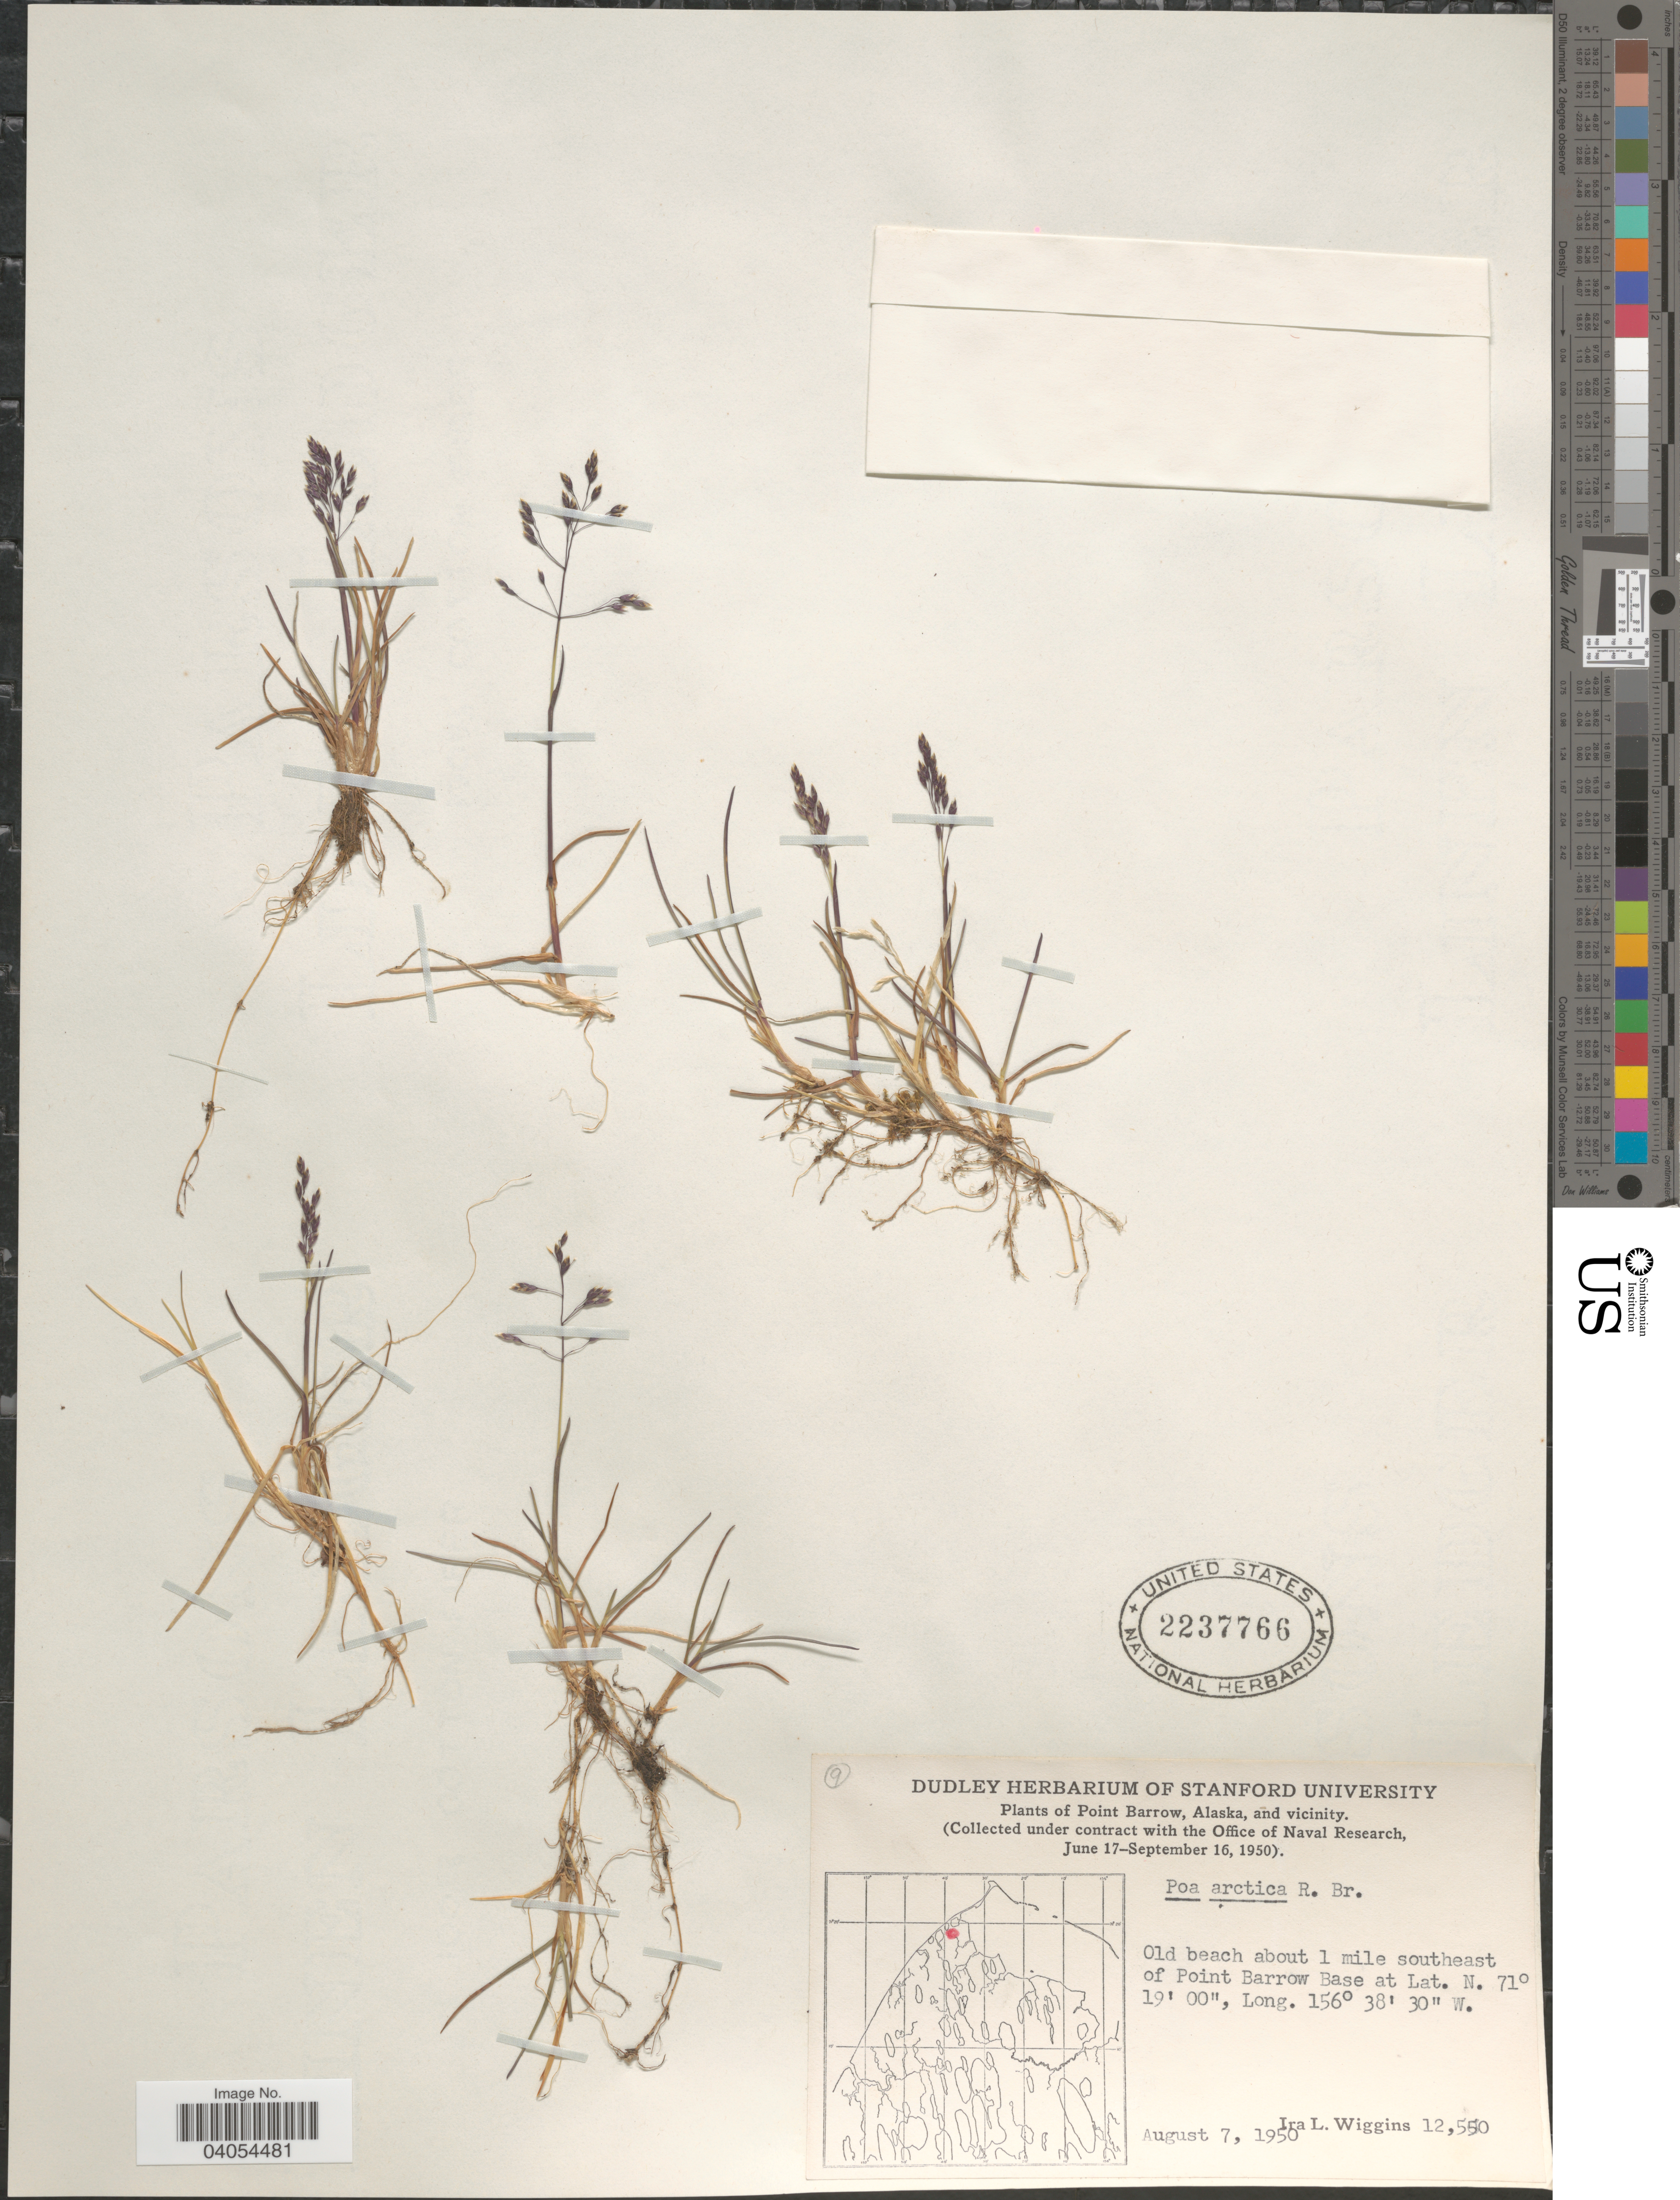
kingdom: Plantae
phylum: Tracheophyta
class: Liliopsida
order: Poales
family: Poaceae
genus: Poa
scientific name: Poa arctica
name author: R. Br.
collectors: I. L. Wiggins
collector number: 12550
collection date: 1950-08-07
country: United States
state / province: Alaska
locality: Point Barrow, Alaska, and vicinity. Old beach about 1 mile southeast of Point Barrow Base.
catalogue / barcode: US 2237766